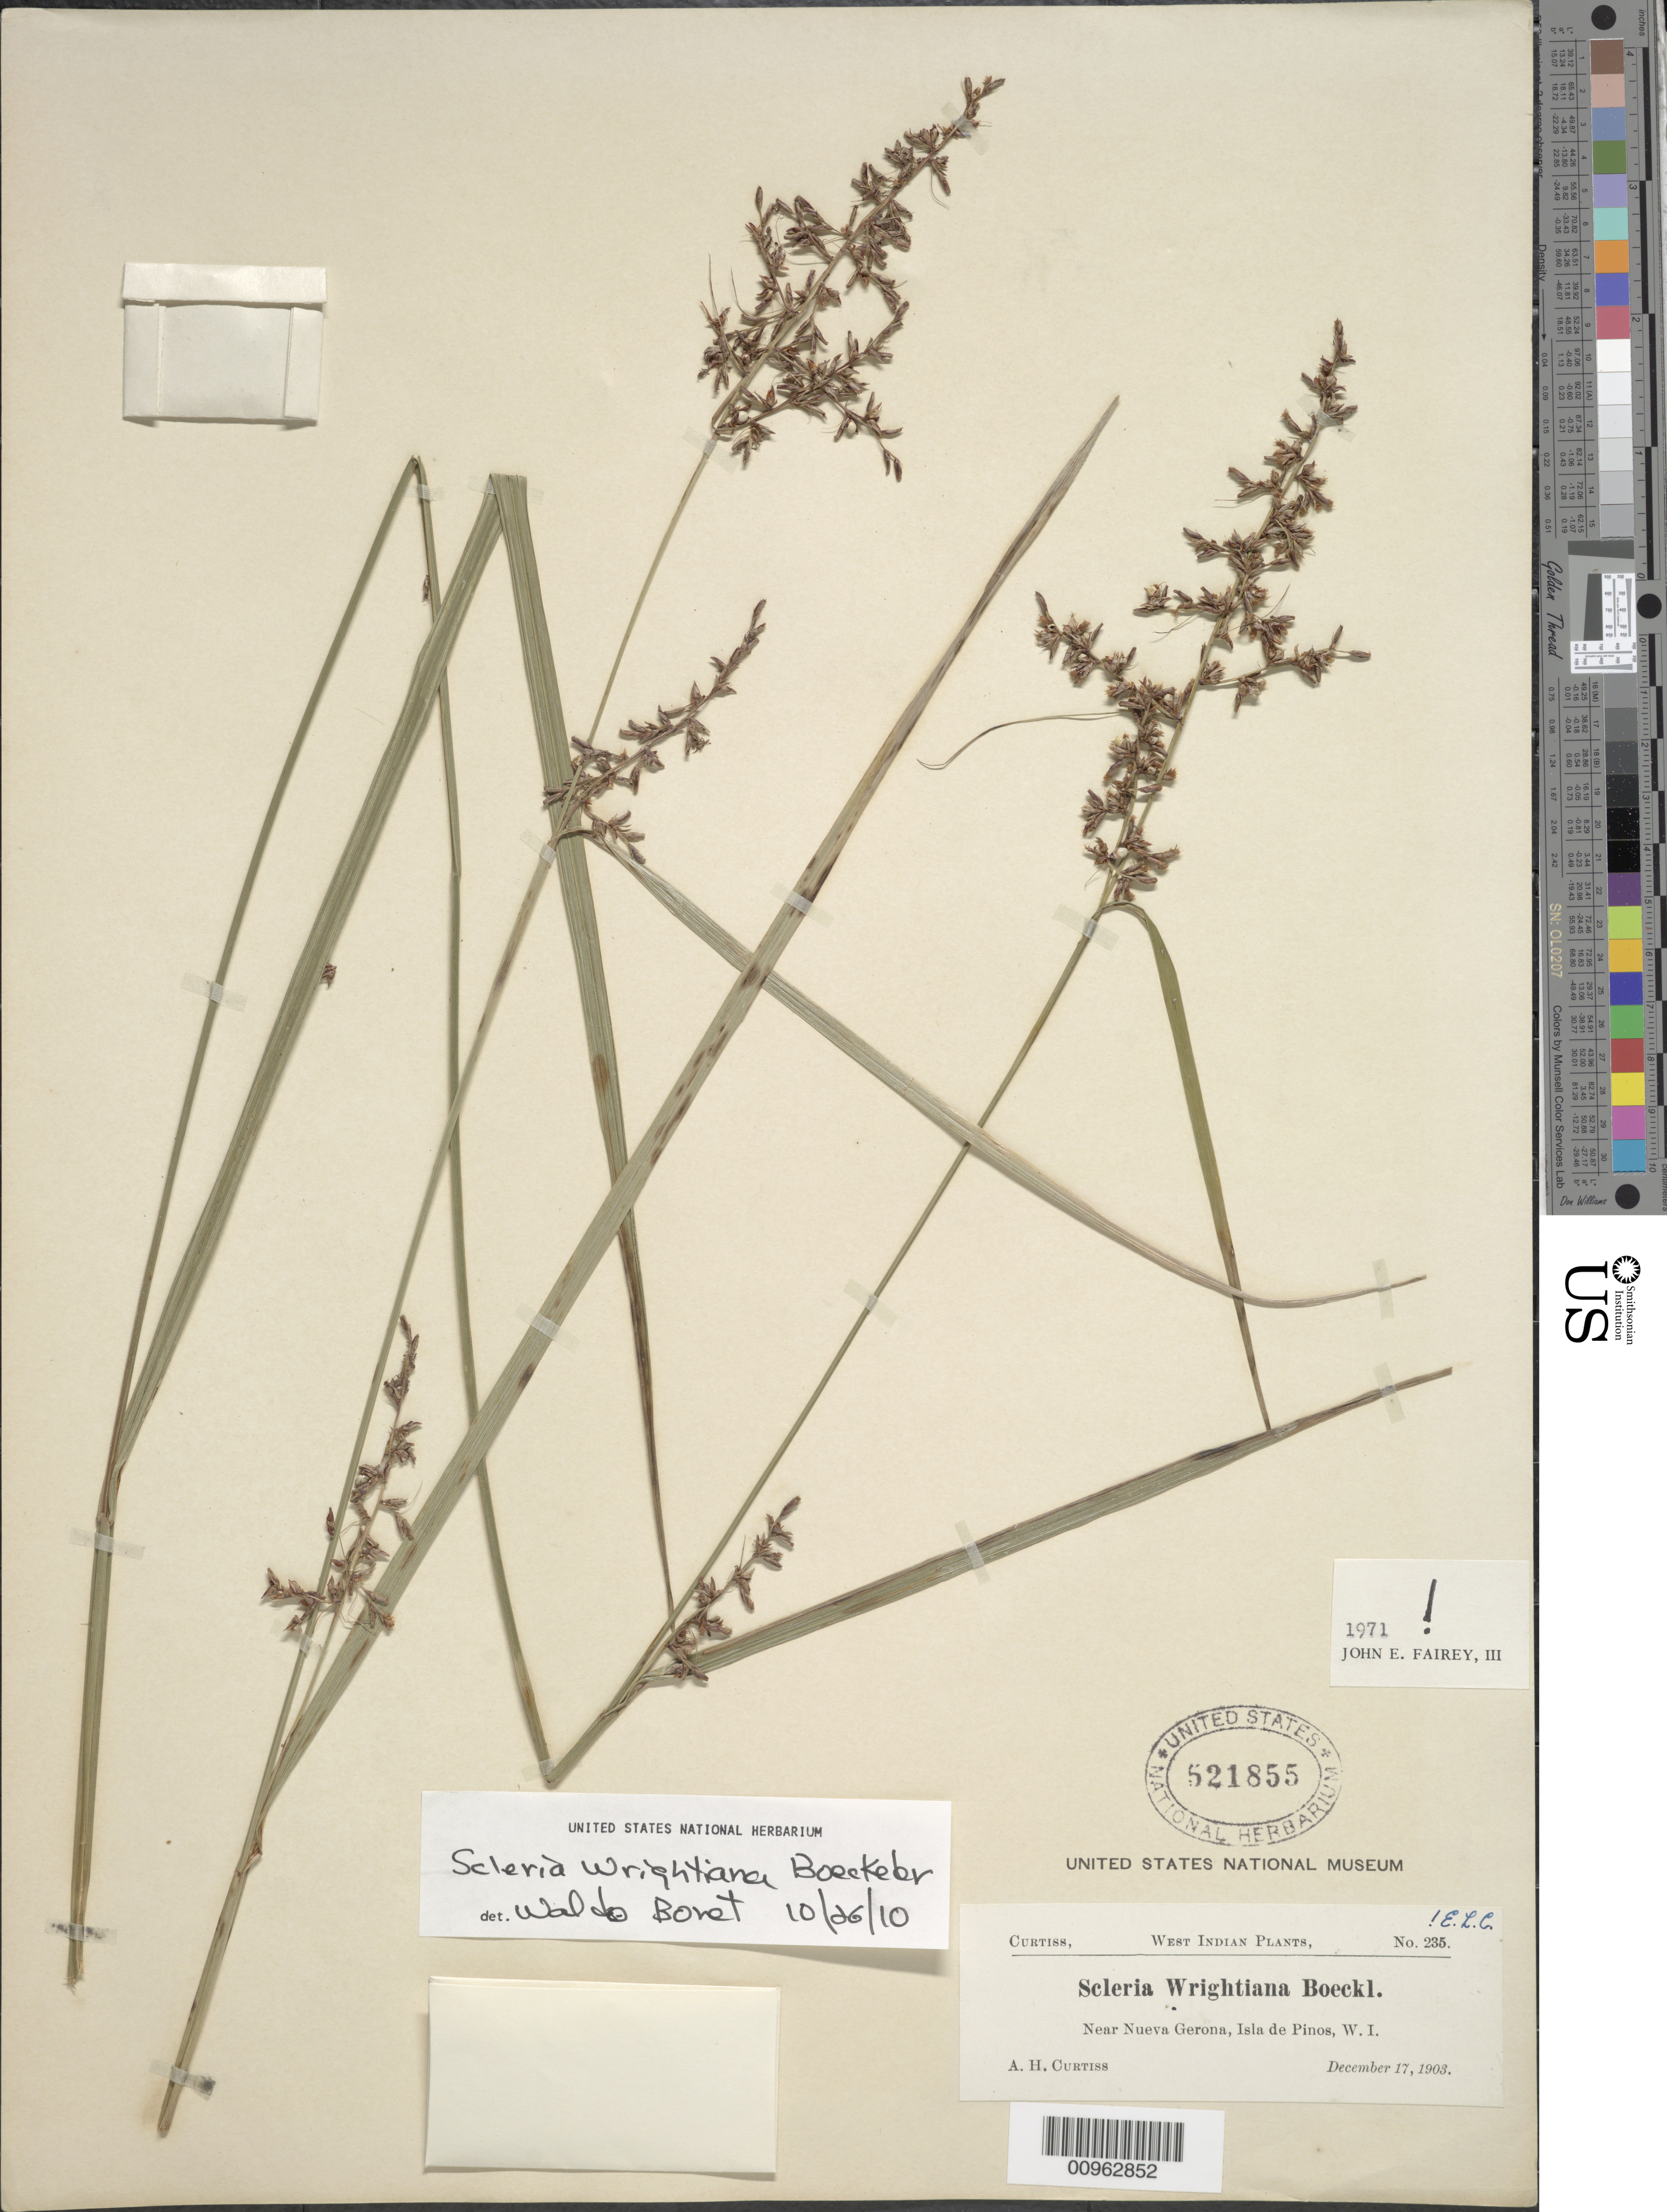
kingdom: Plantae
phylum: Tracheophyta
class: Liliopsida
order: Poales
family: Cyperaceae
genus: Scleria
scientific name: Scleria wrightiana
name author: Boeckeler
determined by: Fairey, J. E., III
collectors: A. H. Curtiss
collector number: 235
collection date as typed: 17 Dec 1903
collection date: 1903-12-17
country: Cuba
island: Isla de la Juventud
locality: Isle of Pines, Near Nueva Gerona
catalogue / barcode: US 521855